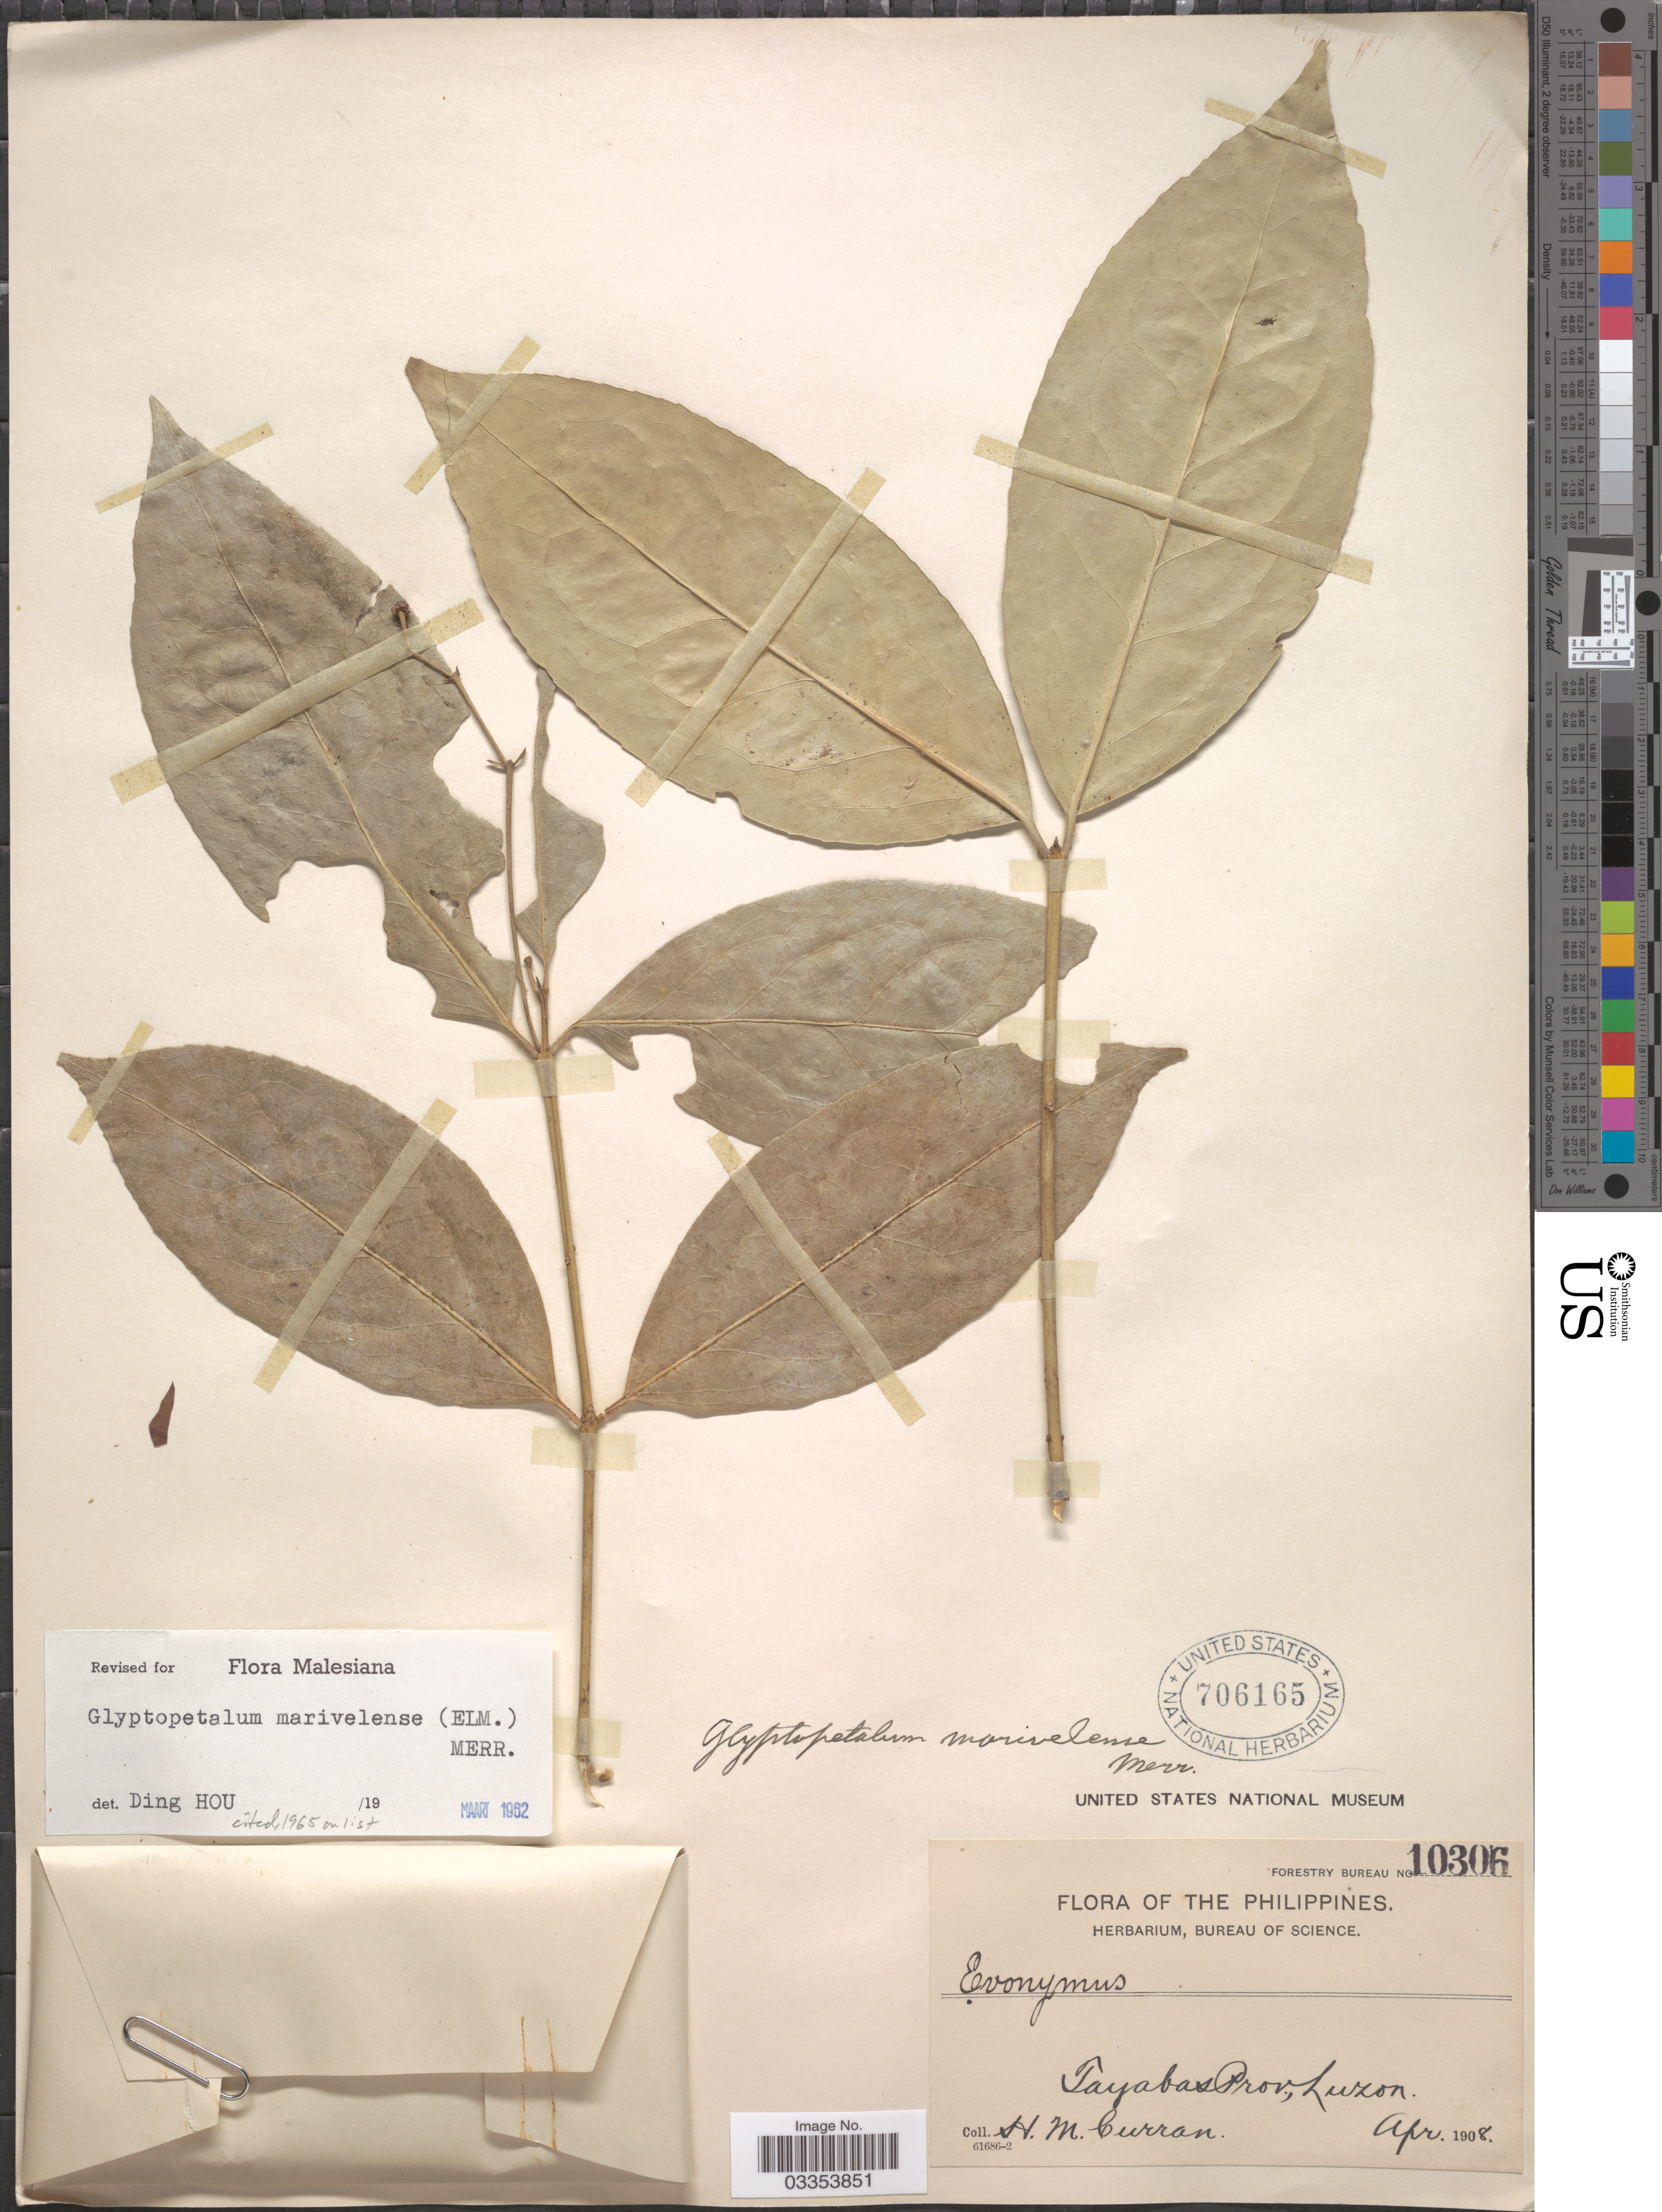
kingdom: Plantae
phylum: Tracheophyta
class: Magnoliopsida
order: Celastrales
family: Celastraceae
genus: Glyptopetalum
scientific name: Glyptopetalum marivelense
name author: Merr.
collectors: H. M. Curran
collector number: Forestry Bureau 10306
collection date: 1908-04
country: Philippines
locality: Tayabas Prov., Luzon.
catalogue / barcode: US 706165